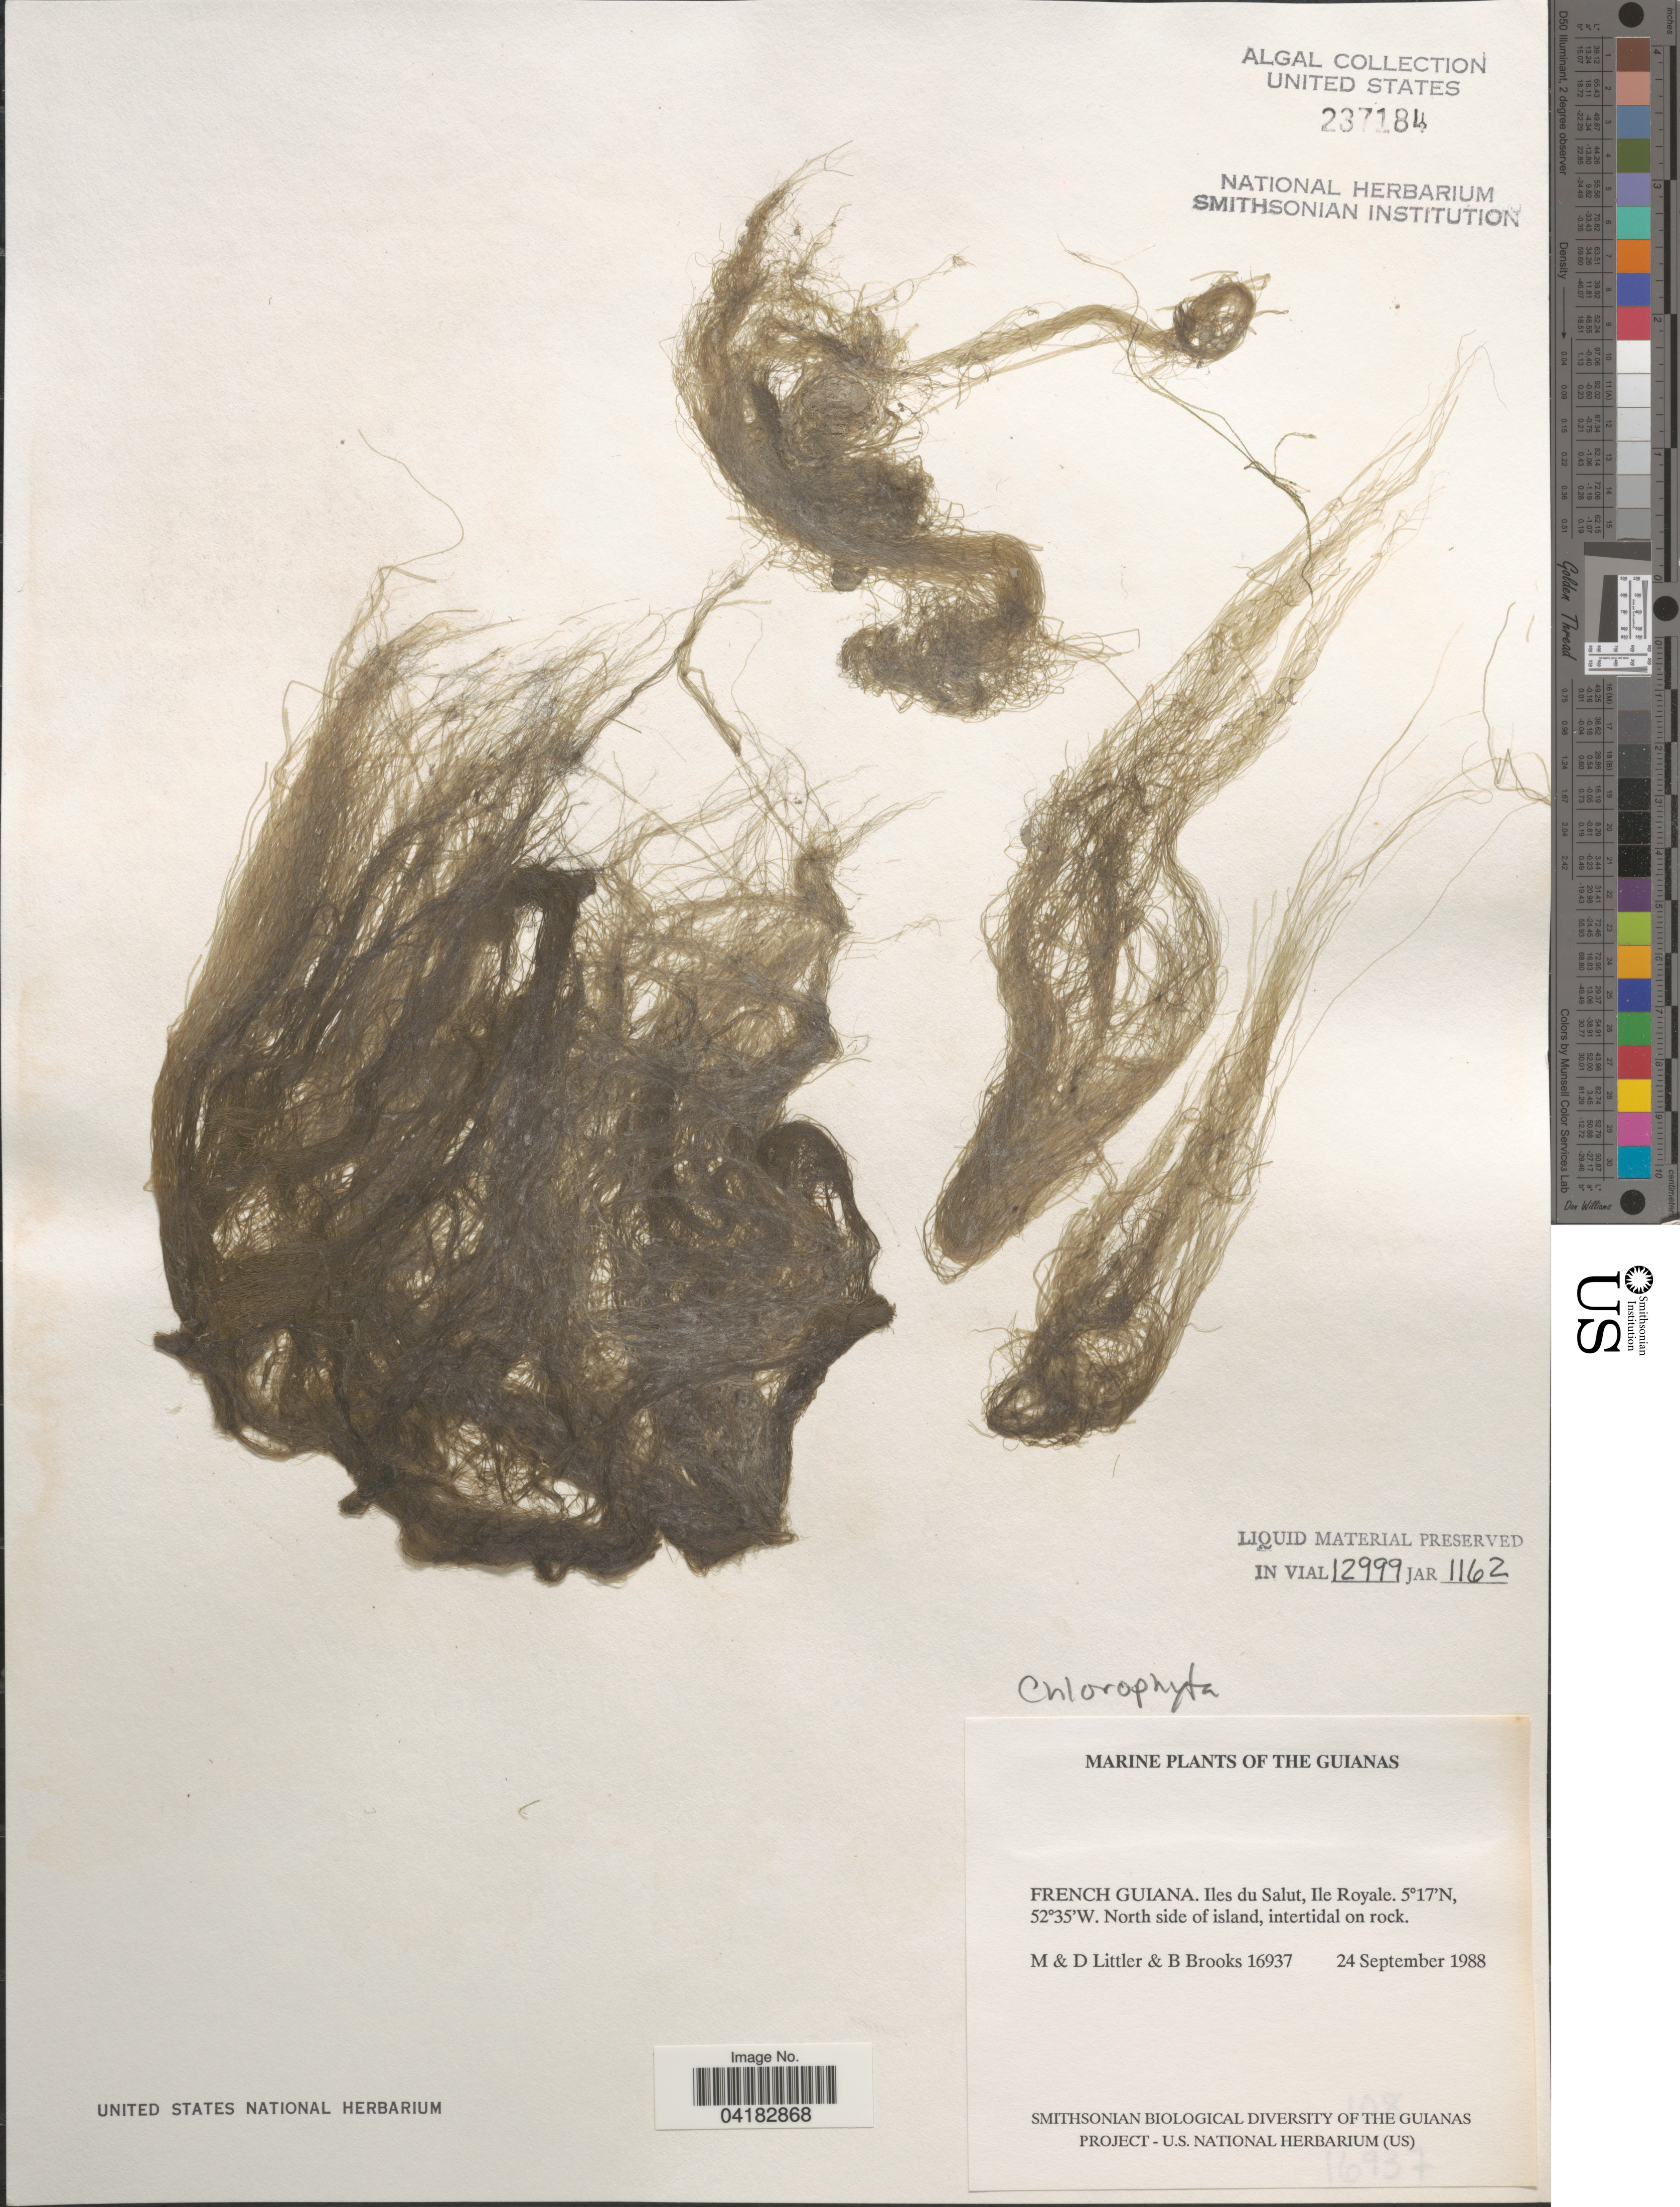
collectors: M. Littler, D. S. Littler & B. Brooks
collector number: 16937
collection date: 1988-09-24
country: French Guiana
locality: Guianas. Iles du Salut, Ile Royale. North side of island, intertidal on rock.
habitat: North side of island, intertidal on rock.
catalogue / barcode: US 237184